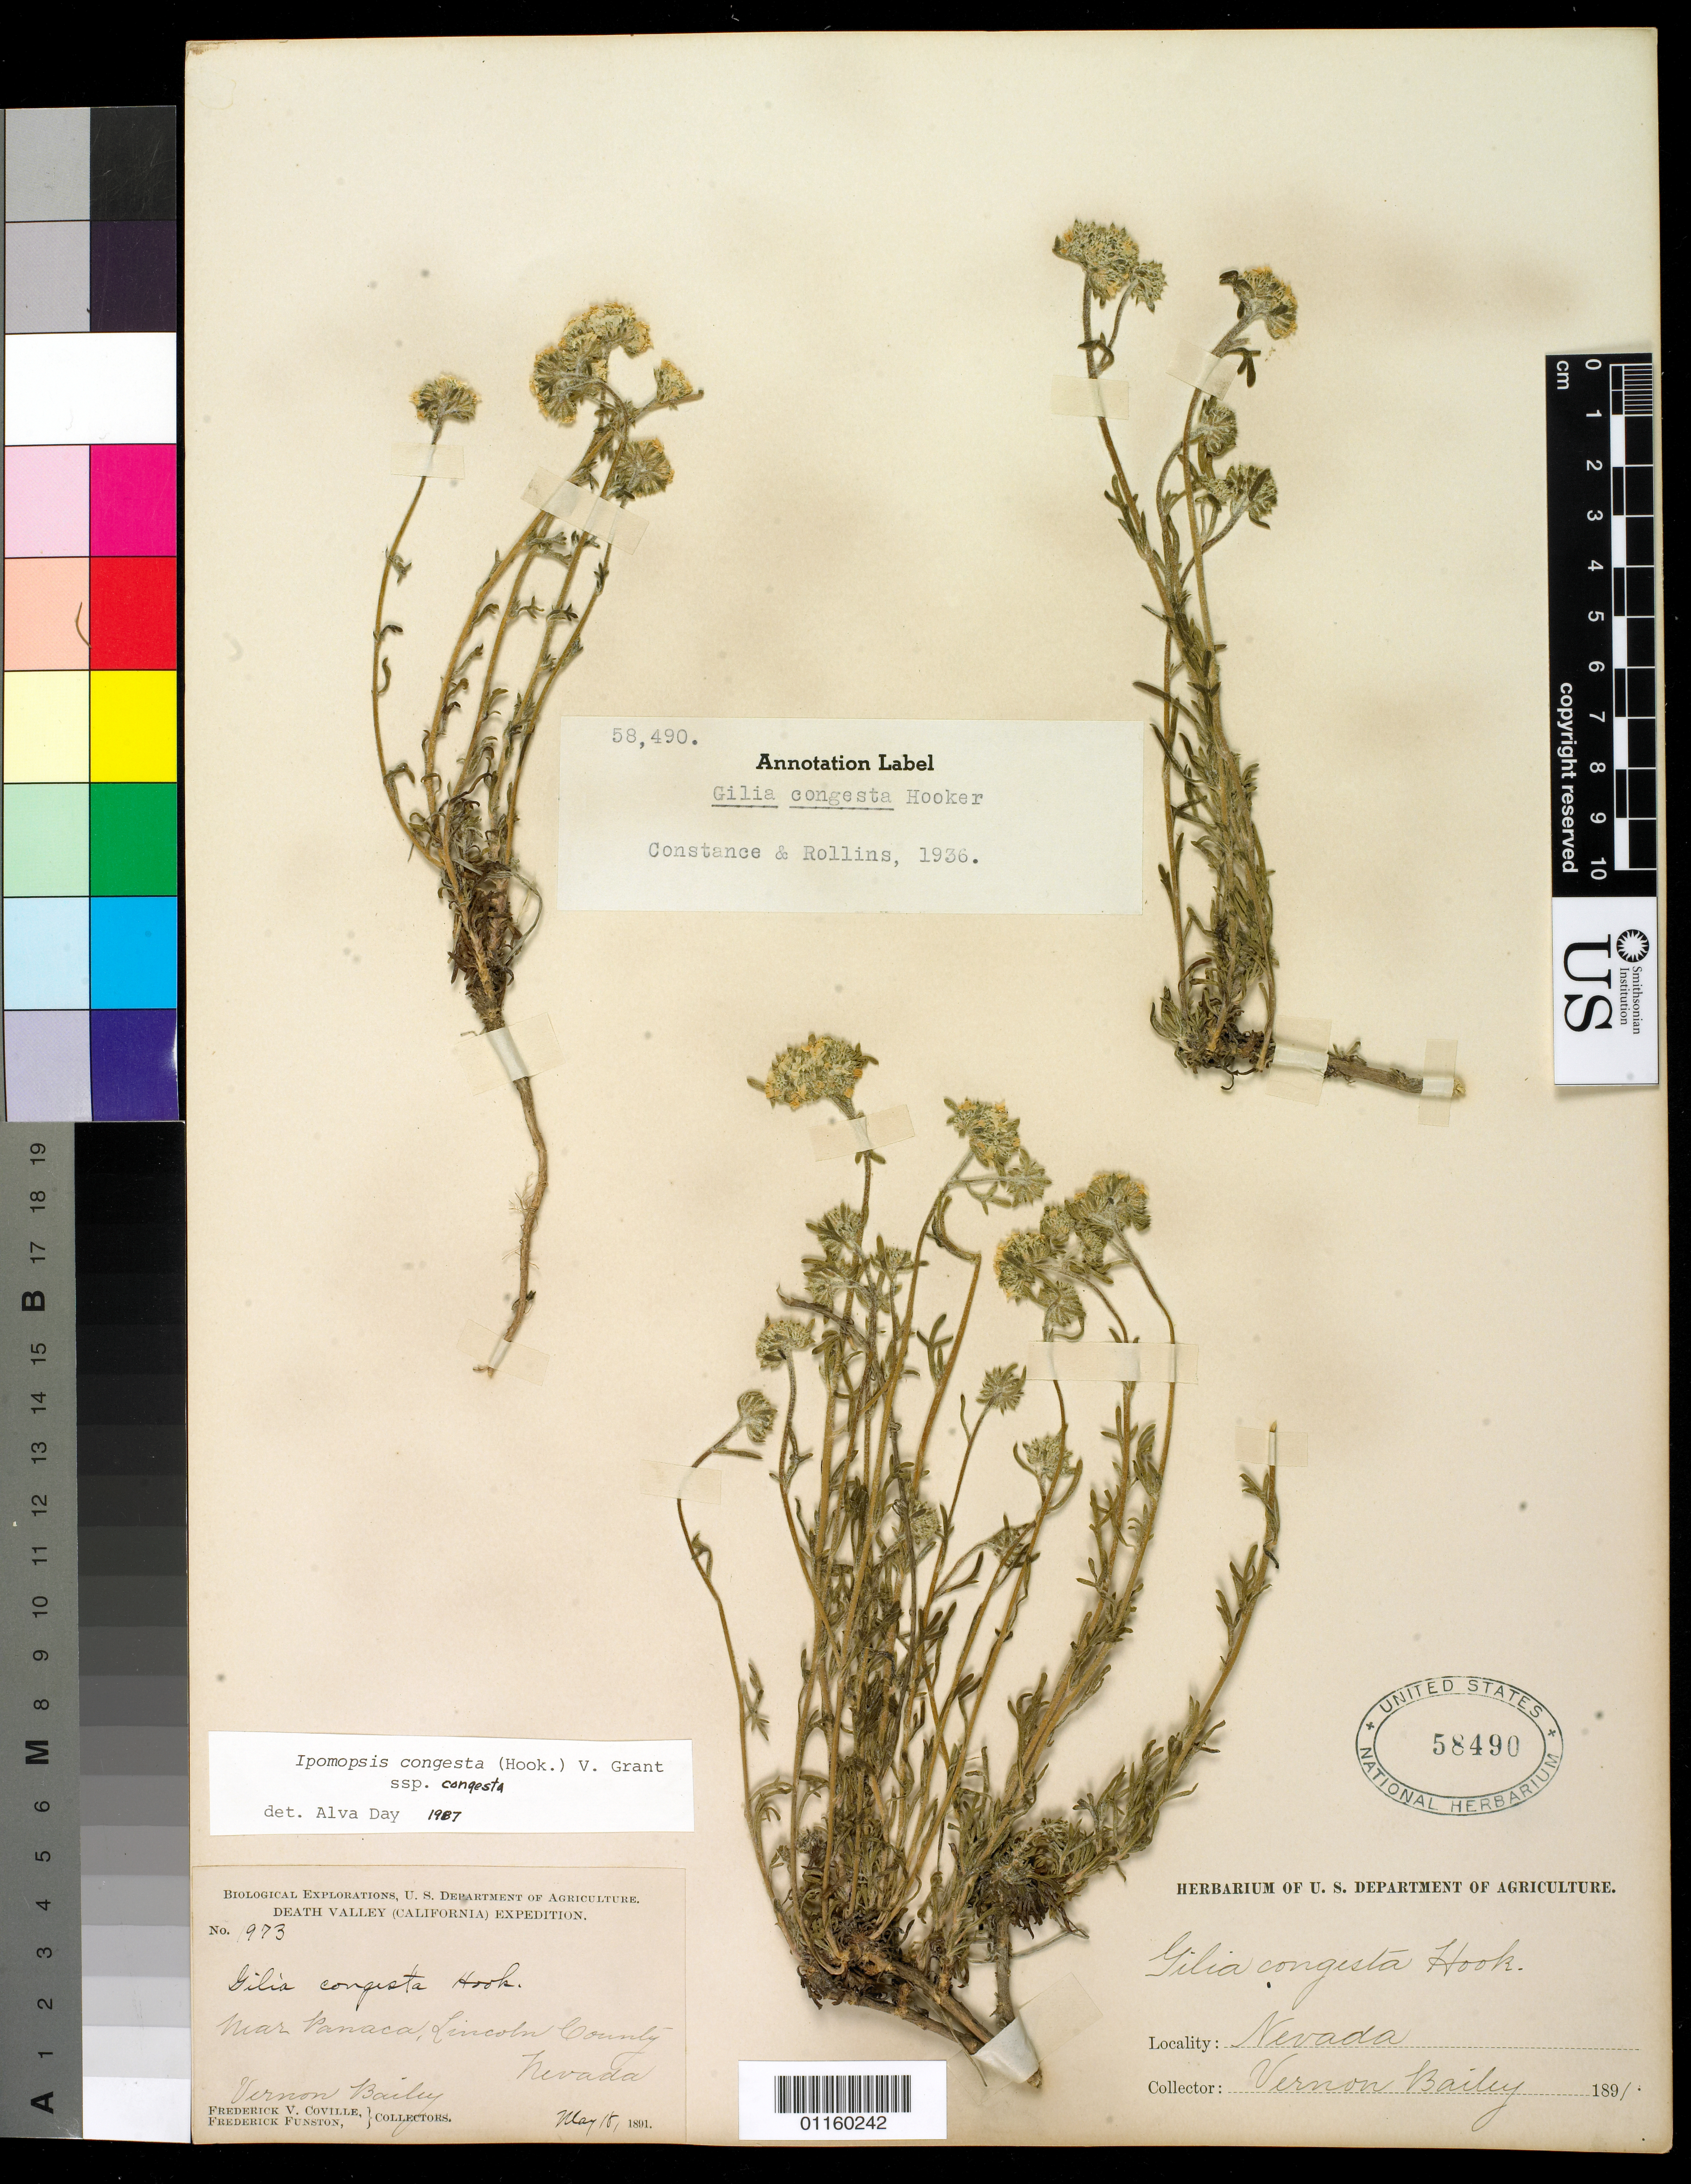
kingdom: Plantae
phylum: Tracheophyta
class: Magnoliopsida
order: Ericales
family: Polemoniaceae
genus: Ipomopsis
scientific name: Ipomopsis congesta subsp. congesta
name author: (Hook.) V.E. Grant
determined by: Day, A.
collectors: F. V. Coville, F. Funston & V. O. Bailey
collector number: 1973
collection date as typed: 18 May 1891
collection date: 1891-05-18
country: United States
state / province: Nevada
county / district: Lincoln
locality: near Panaca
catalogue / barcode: US 58490